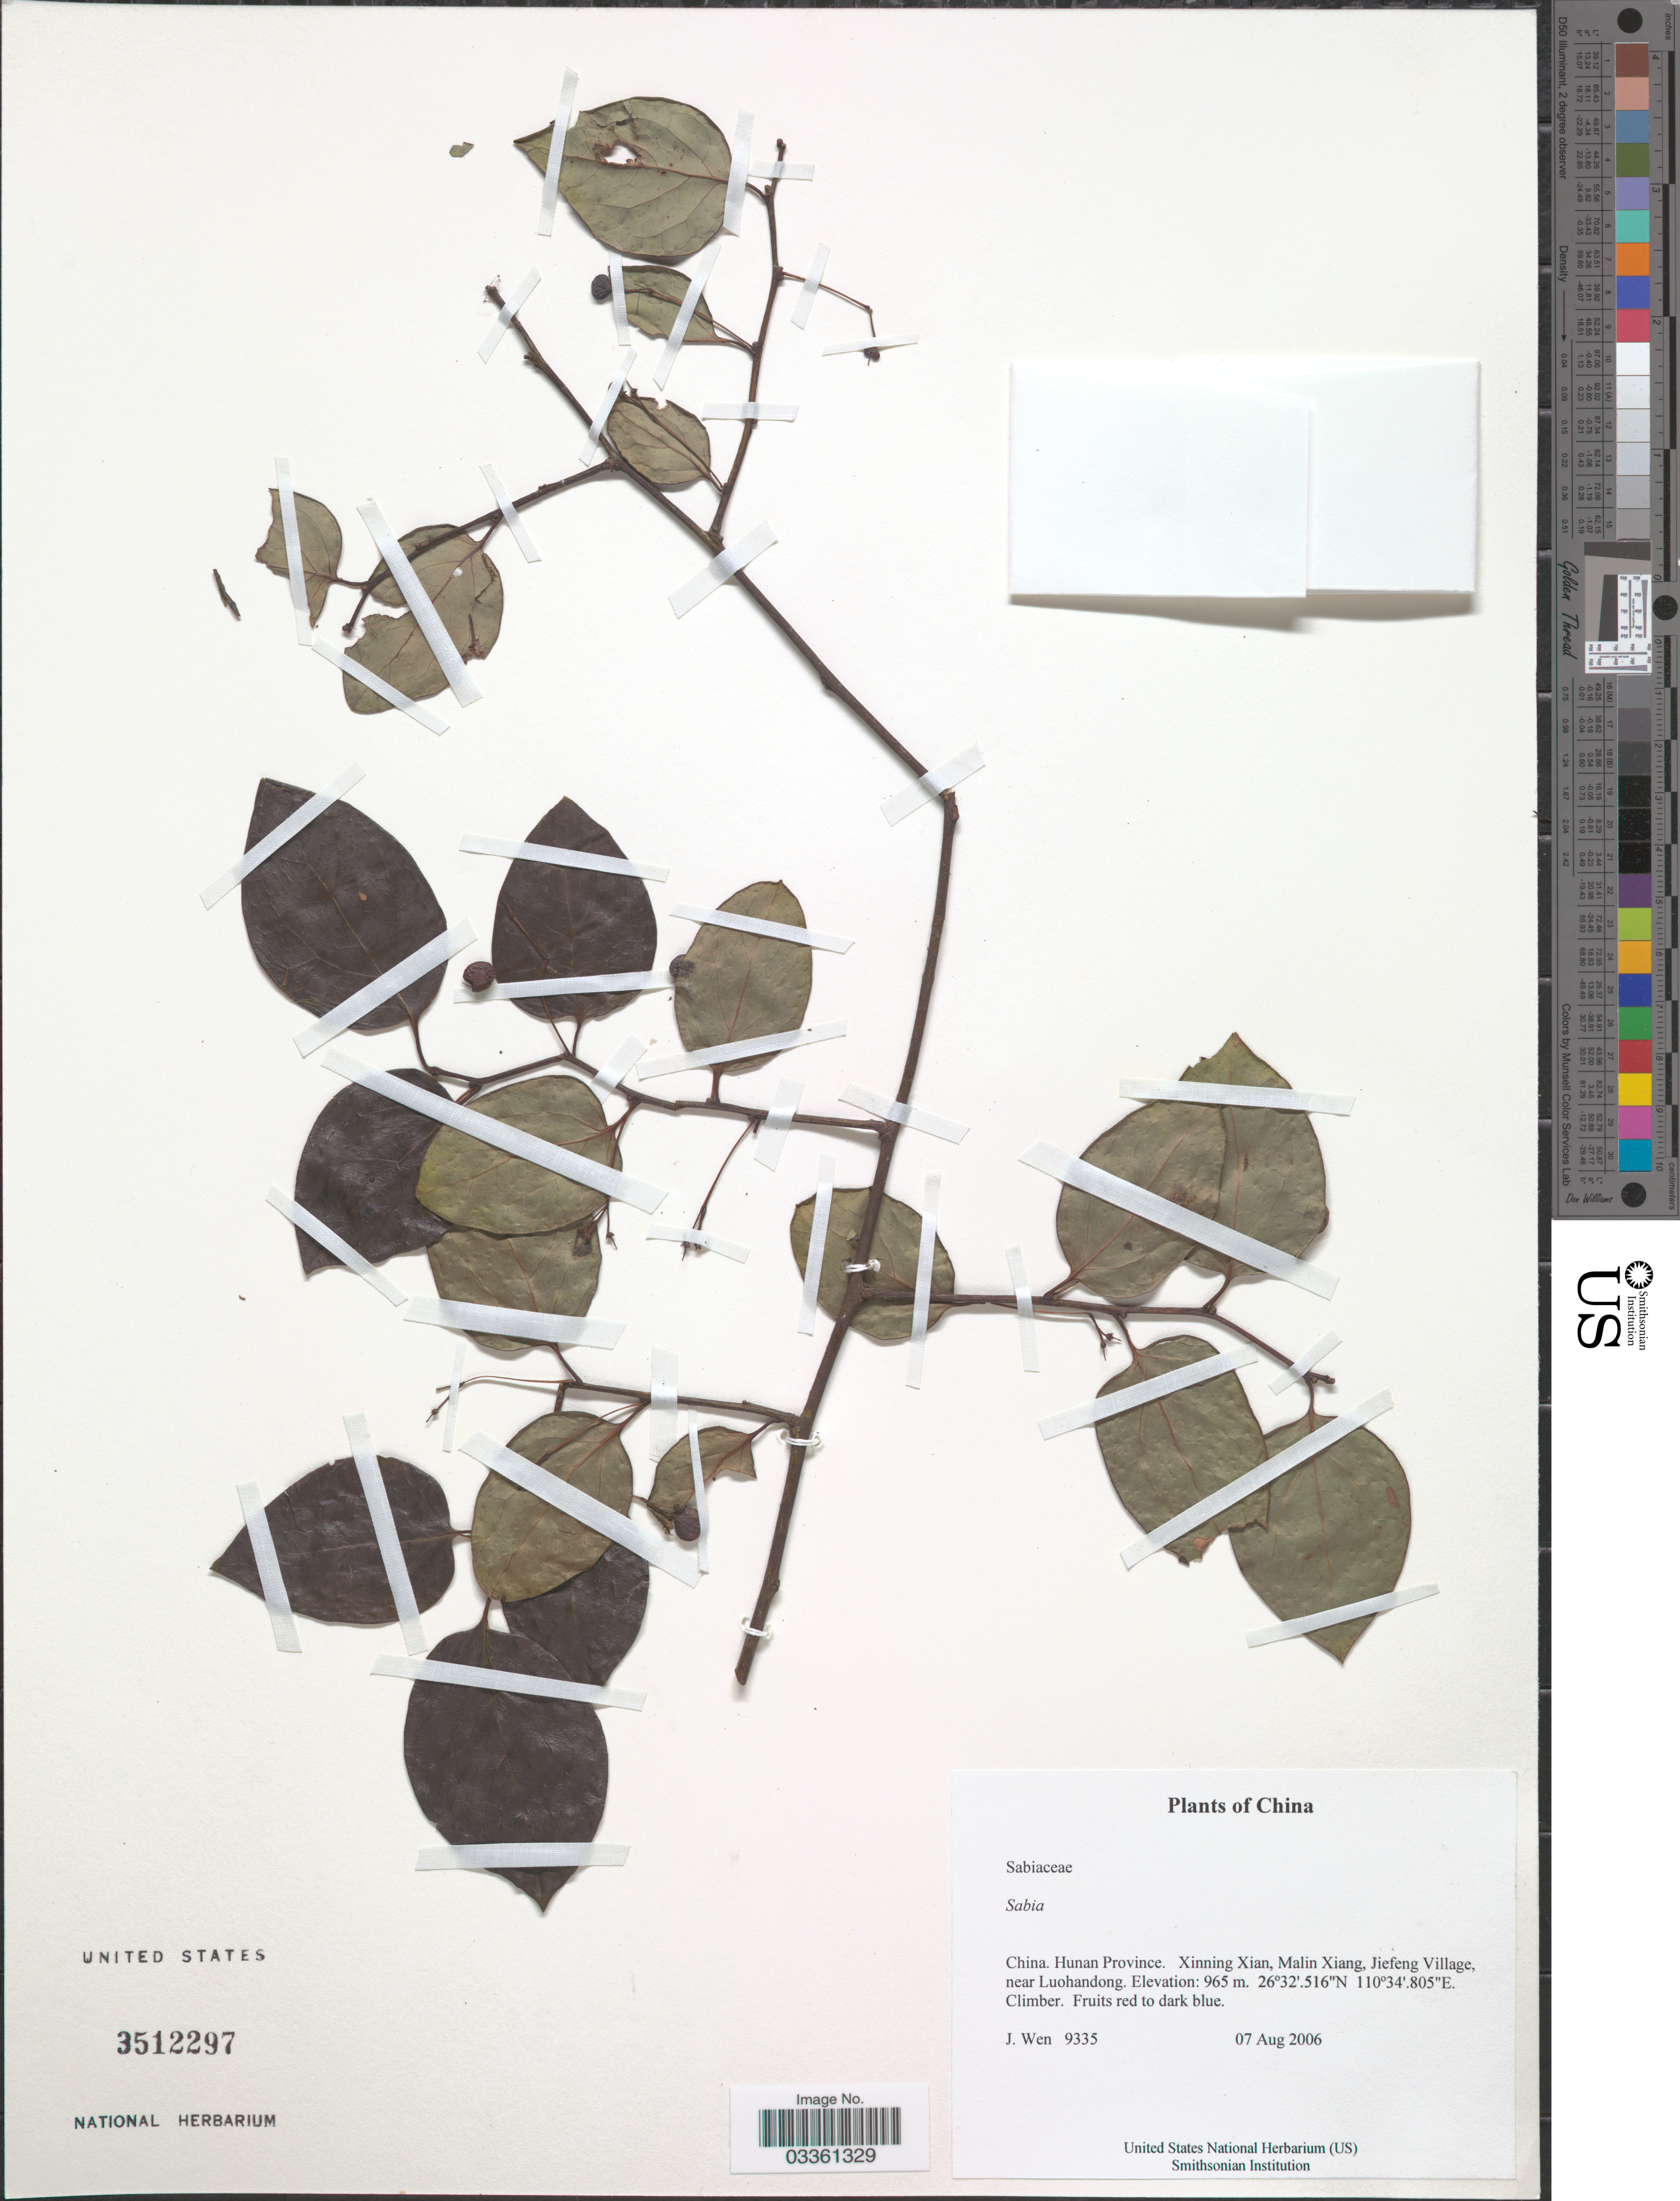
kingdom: Plantae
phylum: Tracheophyta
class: Magnoliopsida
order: Proteales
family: Sabiaceae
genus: Sabia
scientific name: Sabia sp.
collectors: J. Wen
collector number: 9335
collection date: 2006-08-07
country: China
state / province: Hunan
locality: Xinning Xian, Malin Xiang, Jiefeng Village, near Luohandong.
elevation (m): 965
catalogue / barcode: US 3512297